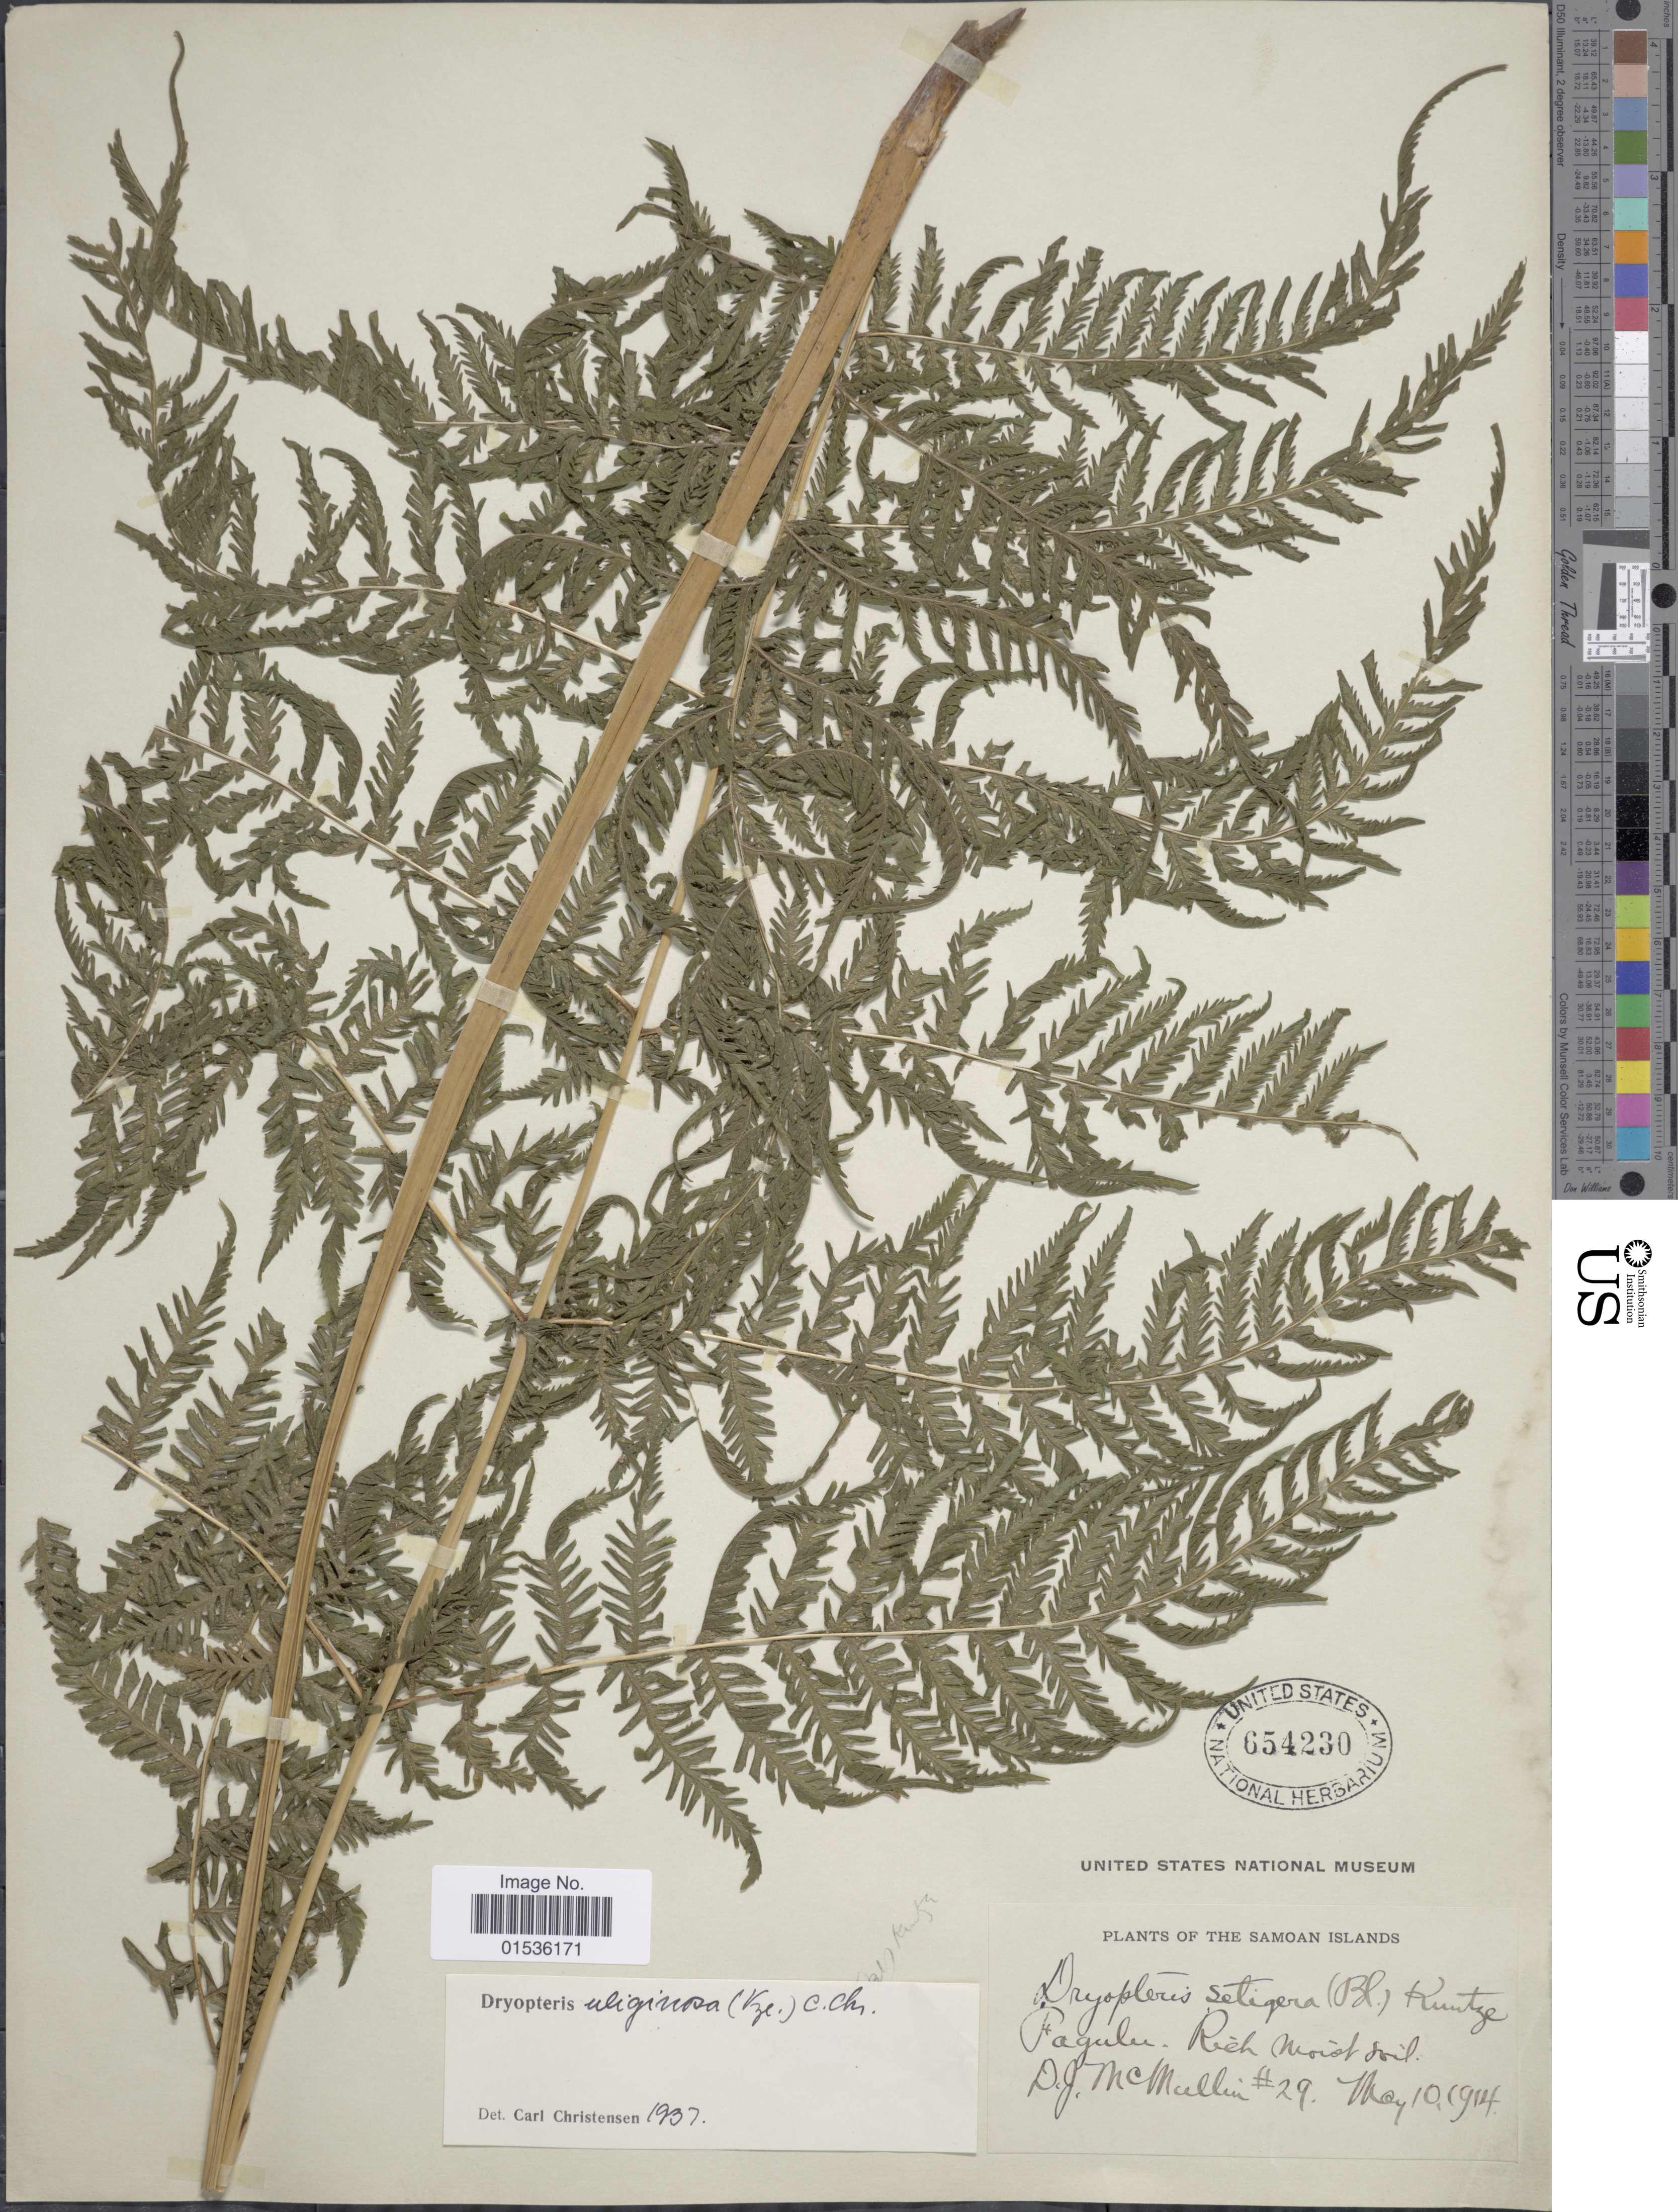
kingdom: Plantae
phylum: Tracheophyta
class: Polypodiopsida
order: Polypodiales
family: Thelypteridaceae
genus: Macrothelypteris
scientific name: Macrothelypteris torresiana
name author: (Gaudich.) Ching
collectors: D. McMullin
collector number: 29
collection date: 1914-05-10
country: American Samoa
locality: Samoan Islands, Fagulu. Rich moist soil.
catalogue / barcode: US 654230